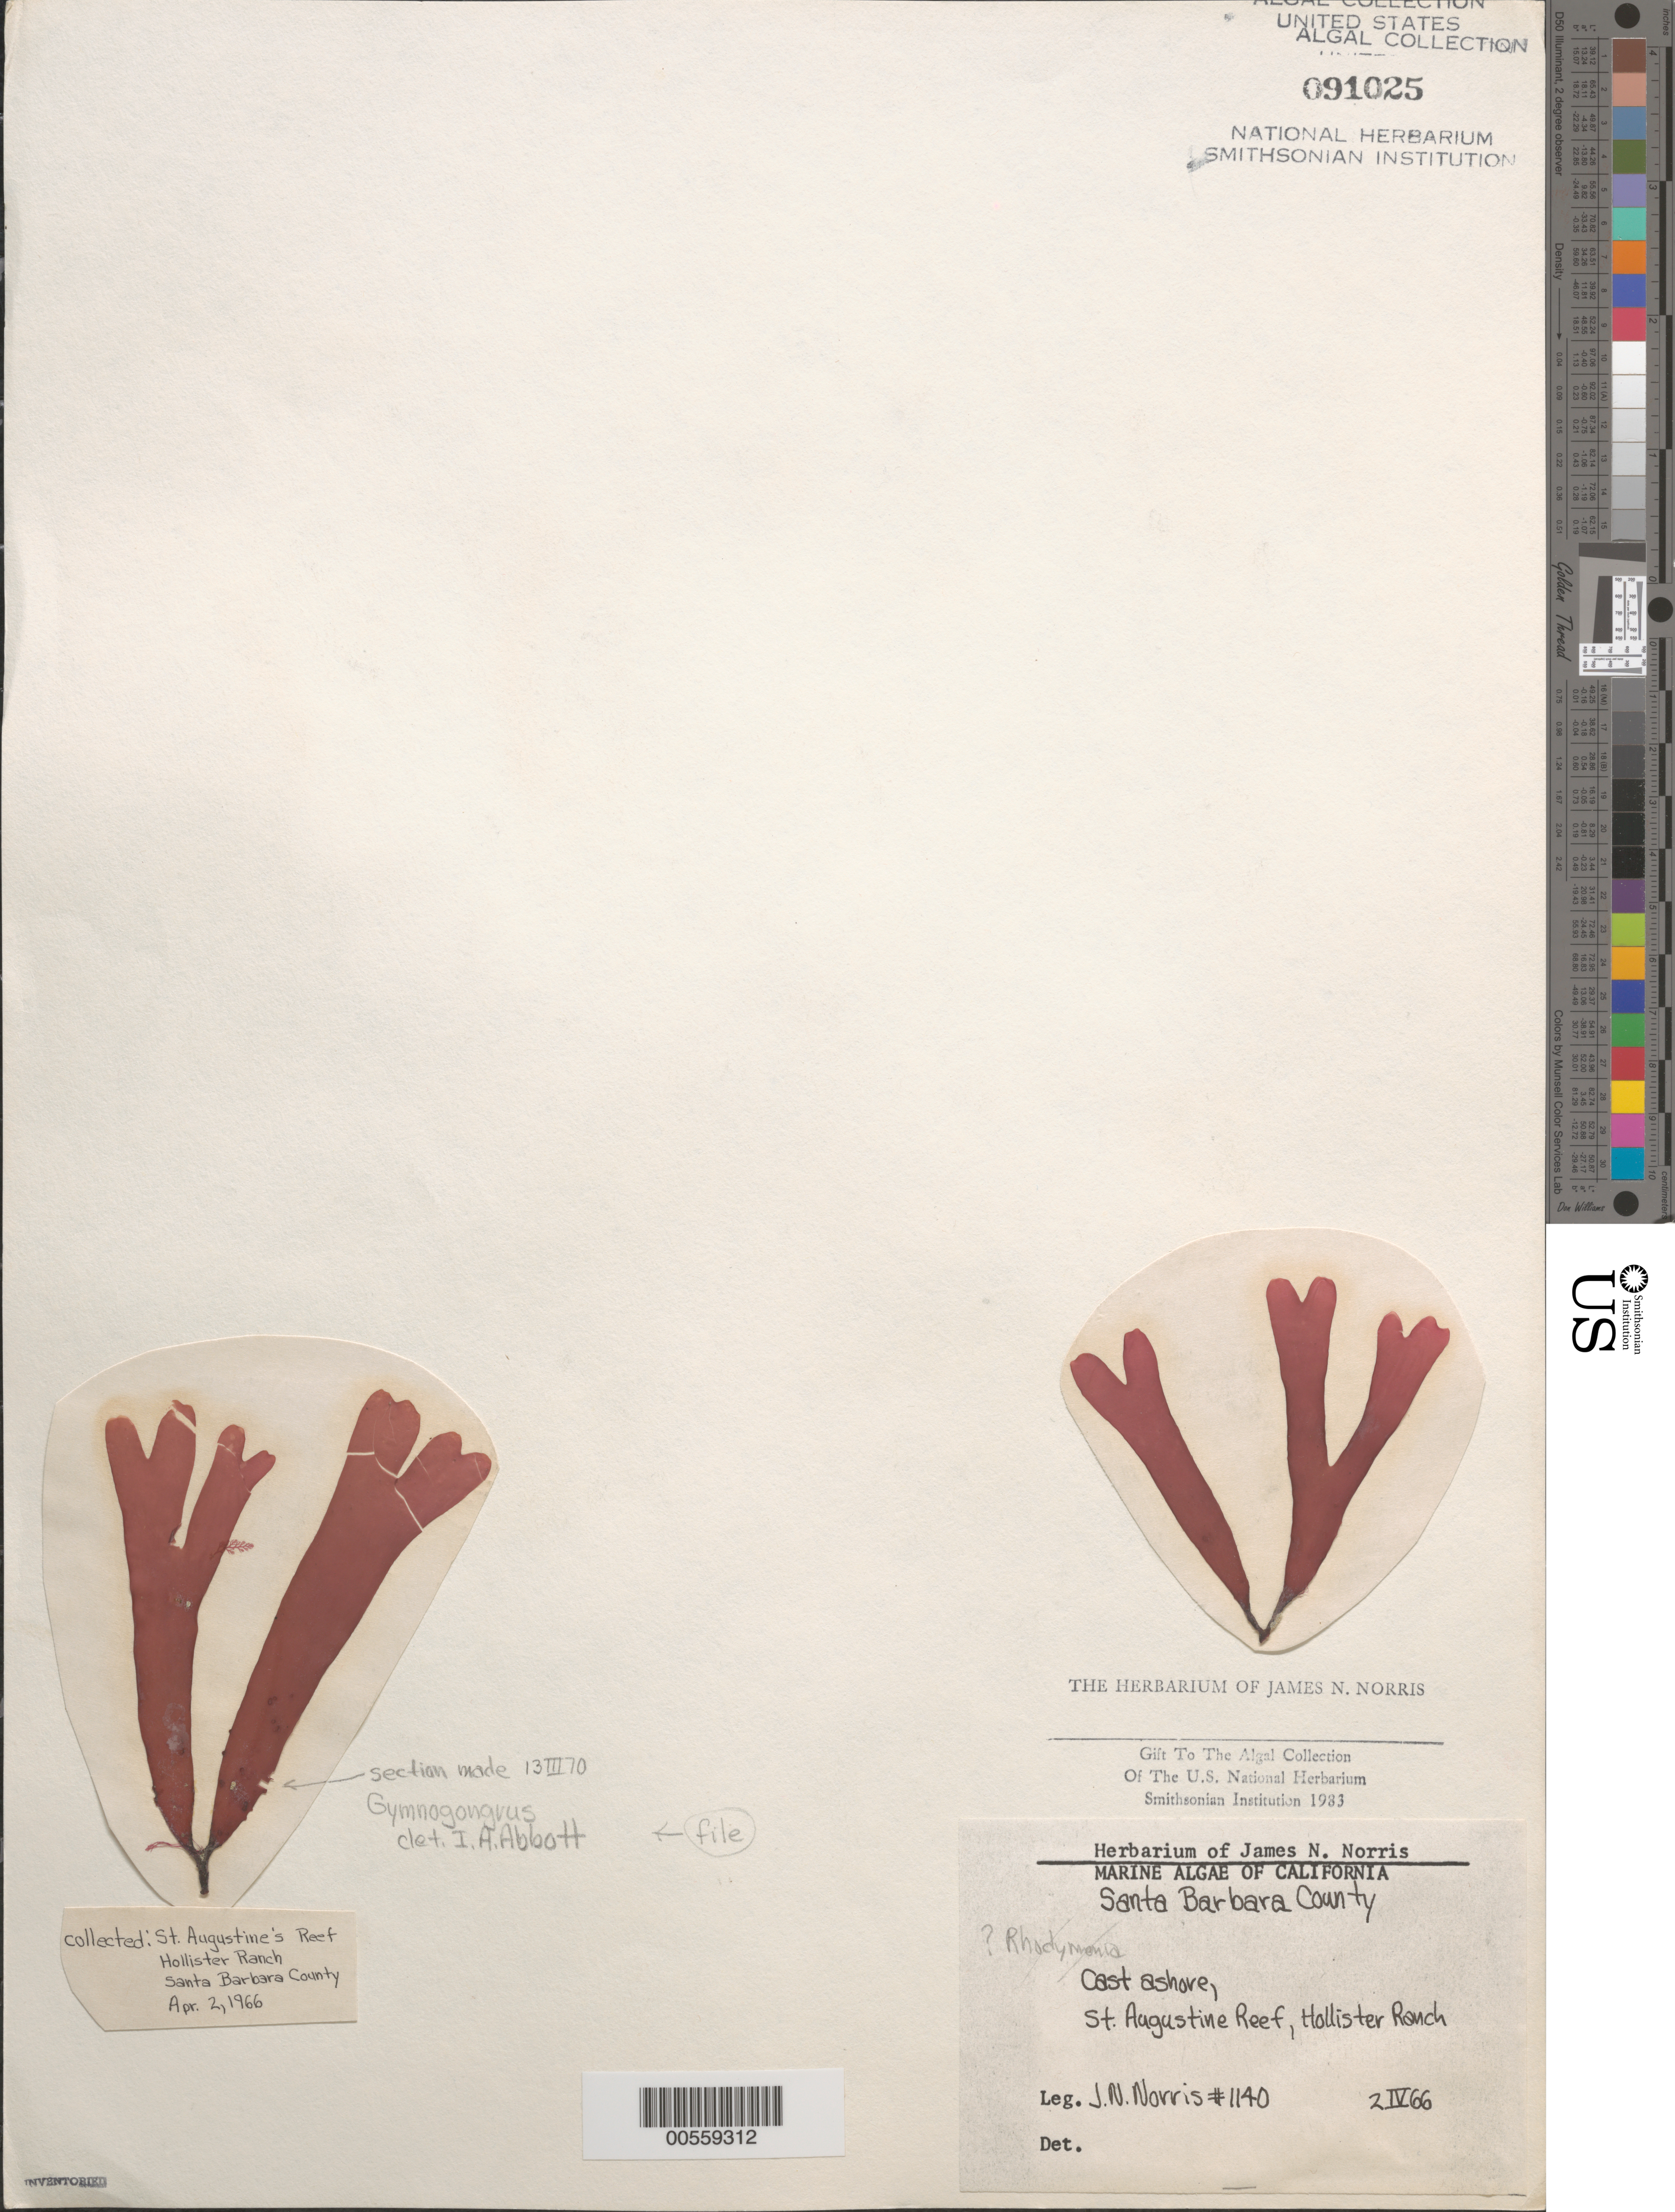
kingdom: Plantae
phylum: Rhodophyta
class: Florideophyceae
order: Gigartinales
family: Phyllophoraceae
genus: Gymnogongrus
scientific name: Gymnogongrus sp.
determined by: Abbott, Isabella A.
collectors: J. N. Norris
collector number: JN-1140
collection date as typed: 02 Apr 1966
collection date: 1966-04-02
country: United States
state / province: California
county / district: Santa Barbara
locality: St. Augustine Reef, Hollister Ranch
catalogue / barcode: US 91025